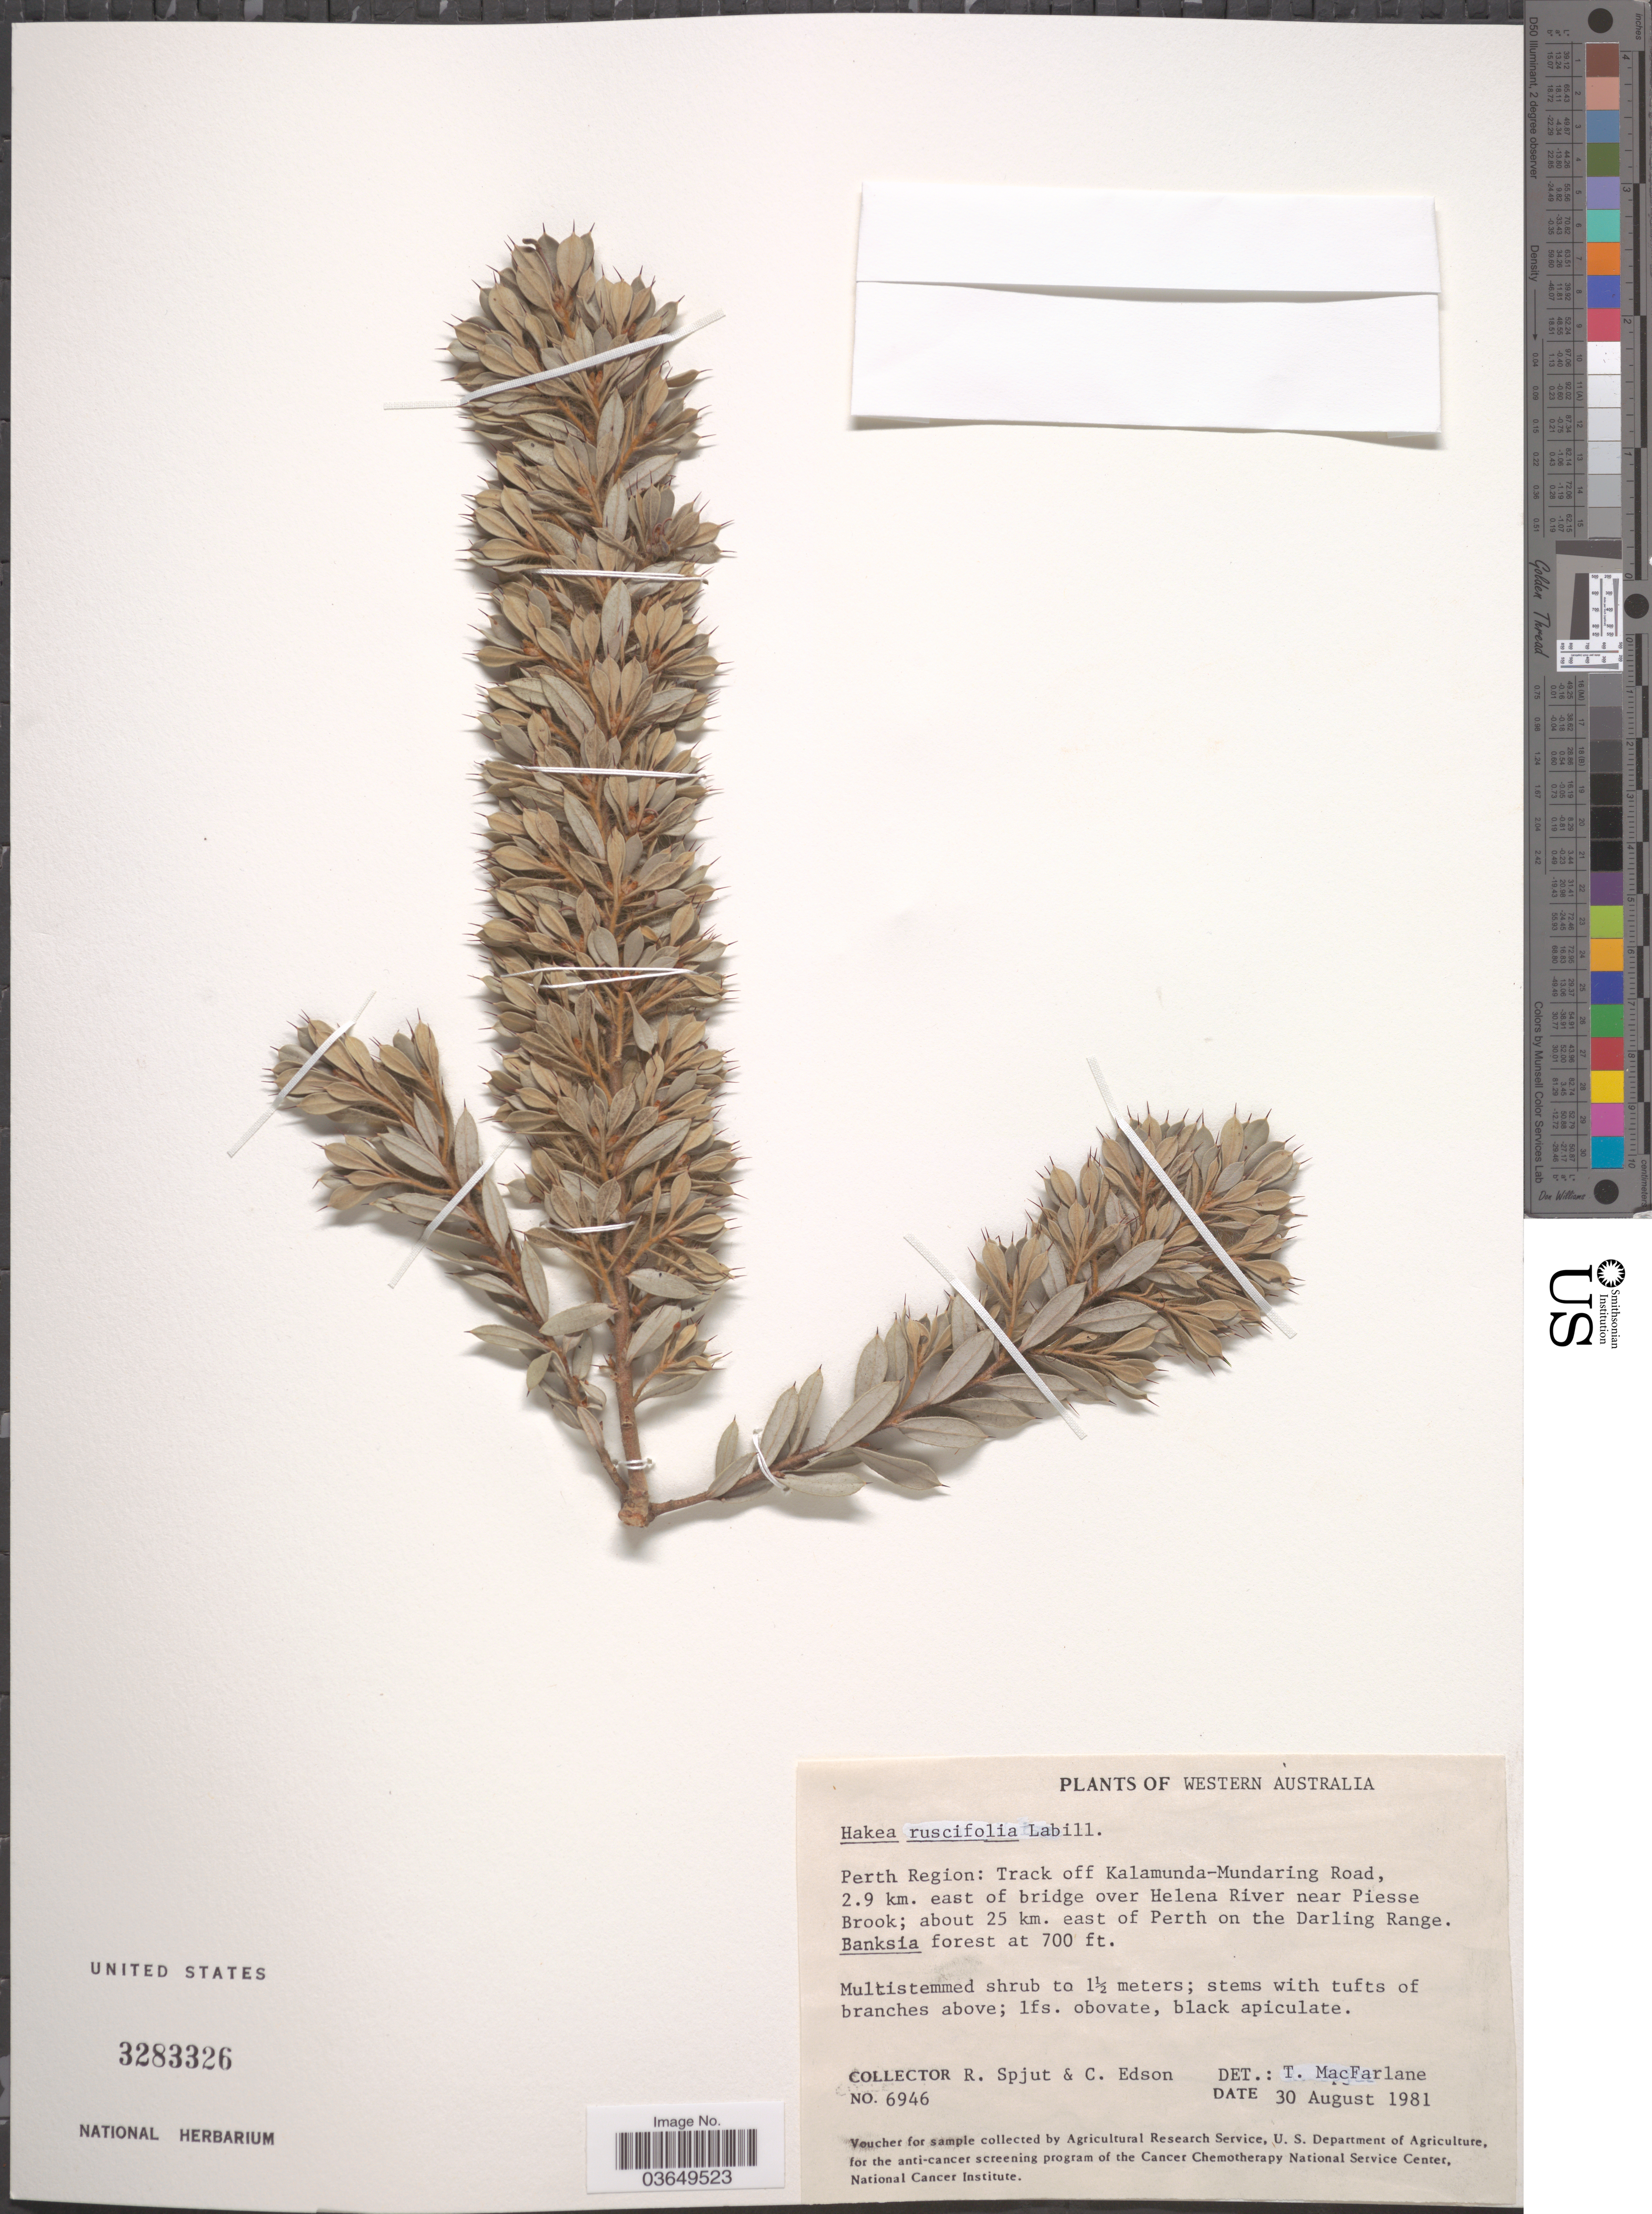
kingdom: Plantae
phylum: Tracheophyta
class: Magnoliopsida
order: Proteales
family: Proteaceae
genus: Hakea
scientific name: Hakea ruscifolia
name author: Labill.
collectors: R. Spjut & C. Edson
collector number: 6946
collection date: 1981-08-30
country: Australia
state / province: Western Australia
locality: Perth Region: Track off Kalamunda-Mundaring Road, 2.9 km. east of bridge over Helena River near Piesse Brook; about 25 km. east of Perth on the Darling Range.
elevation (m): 213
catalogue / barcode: US 3283326